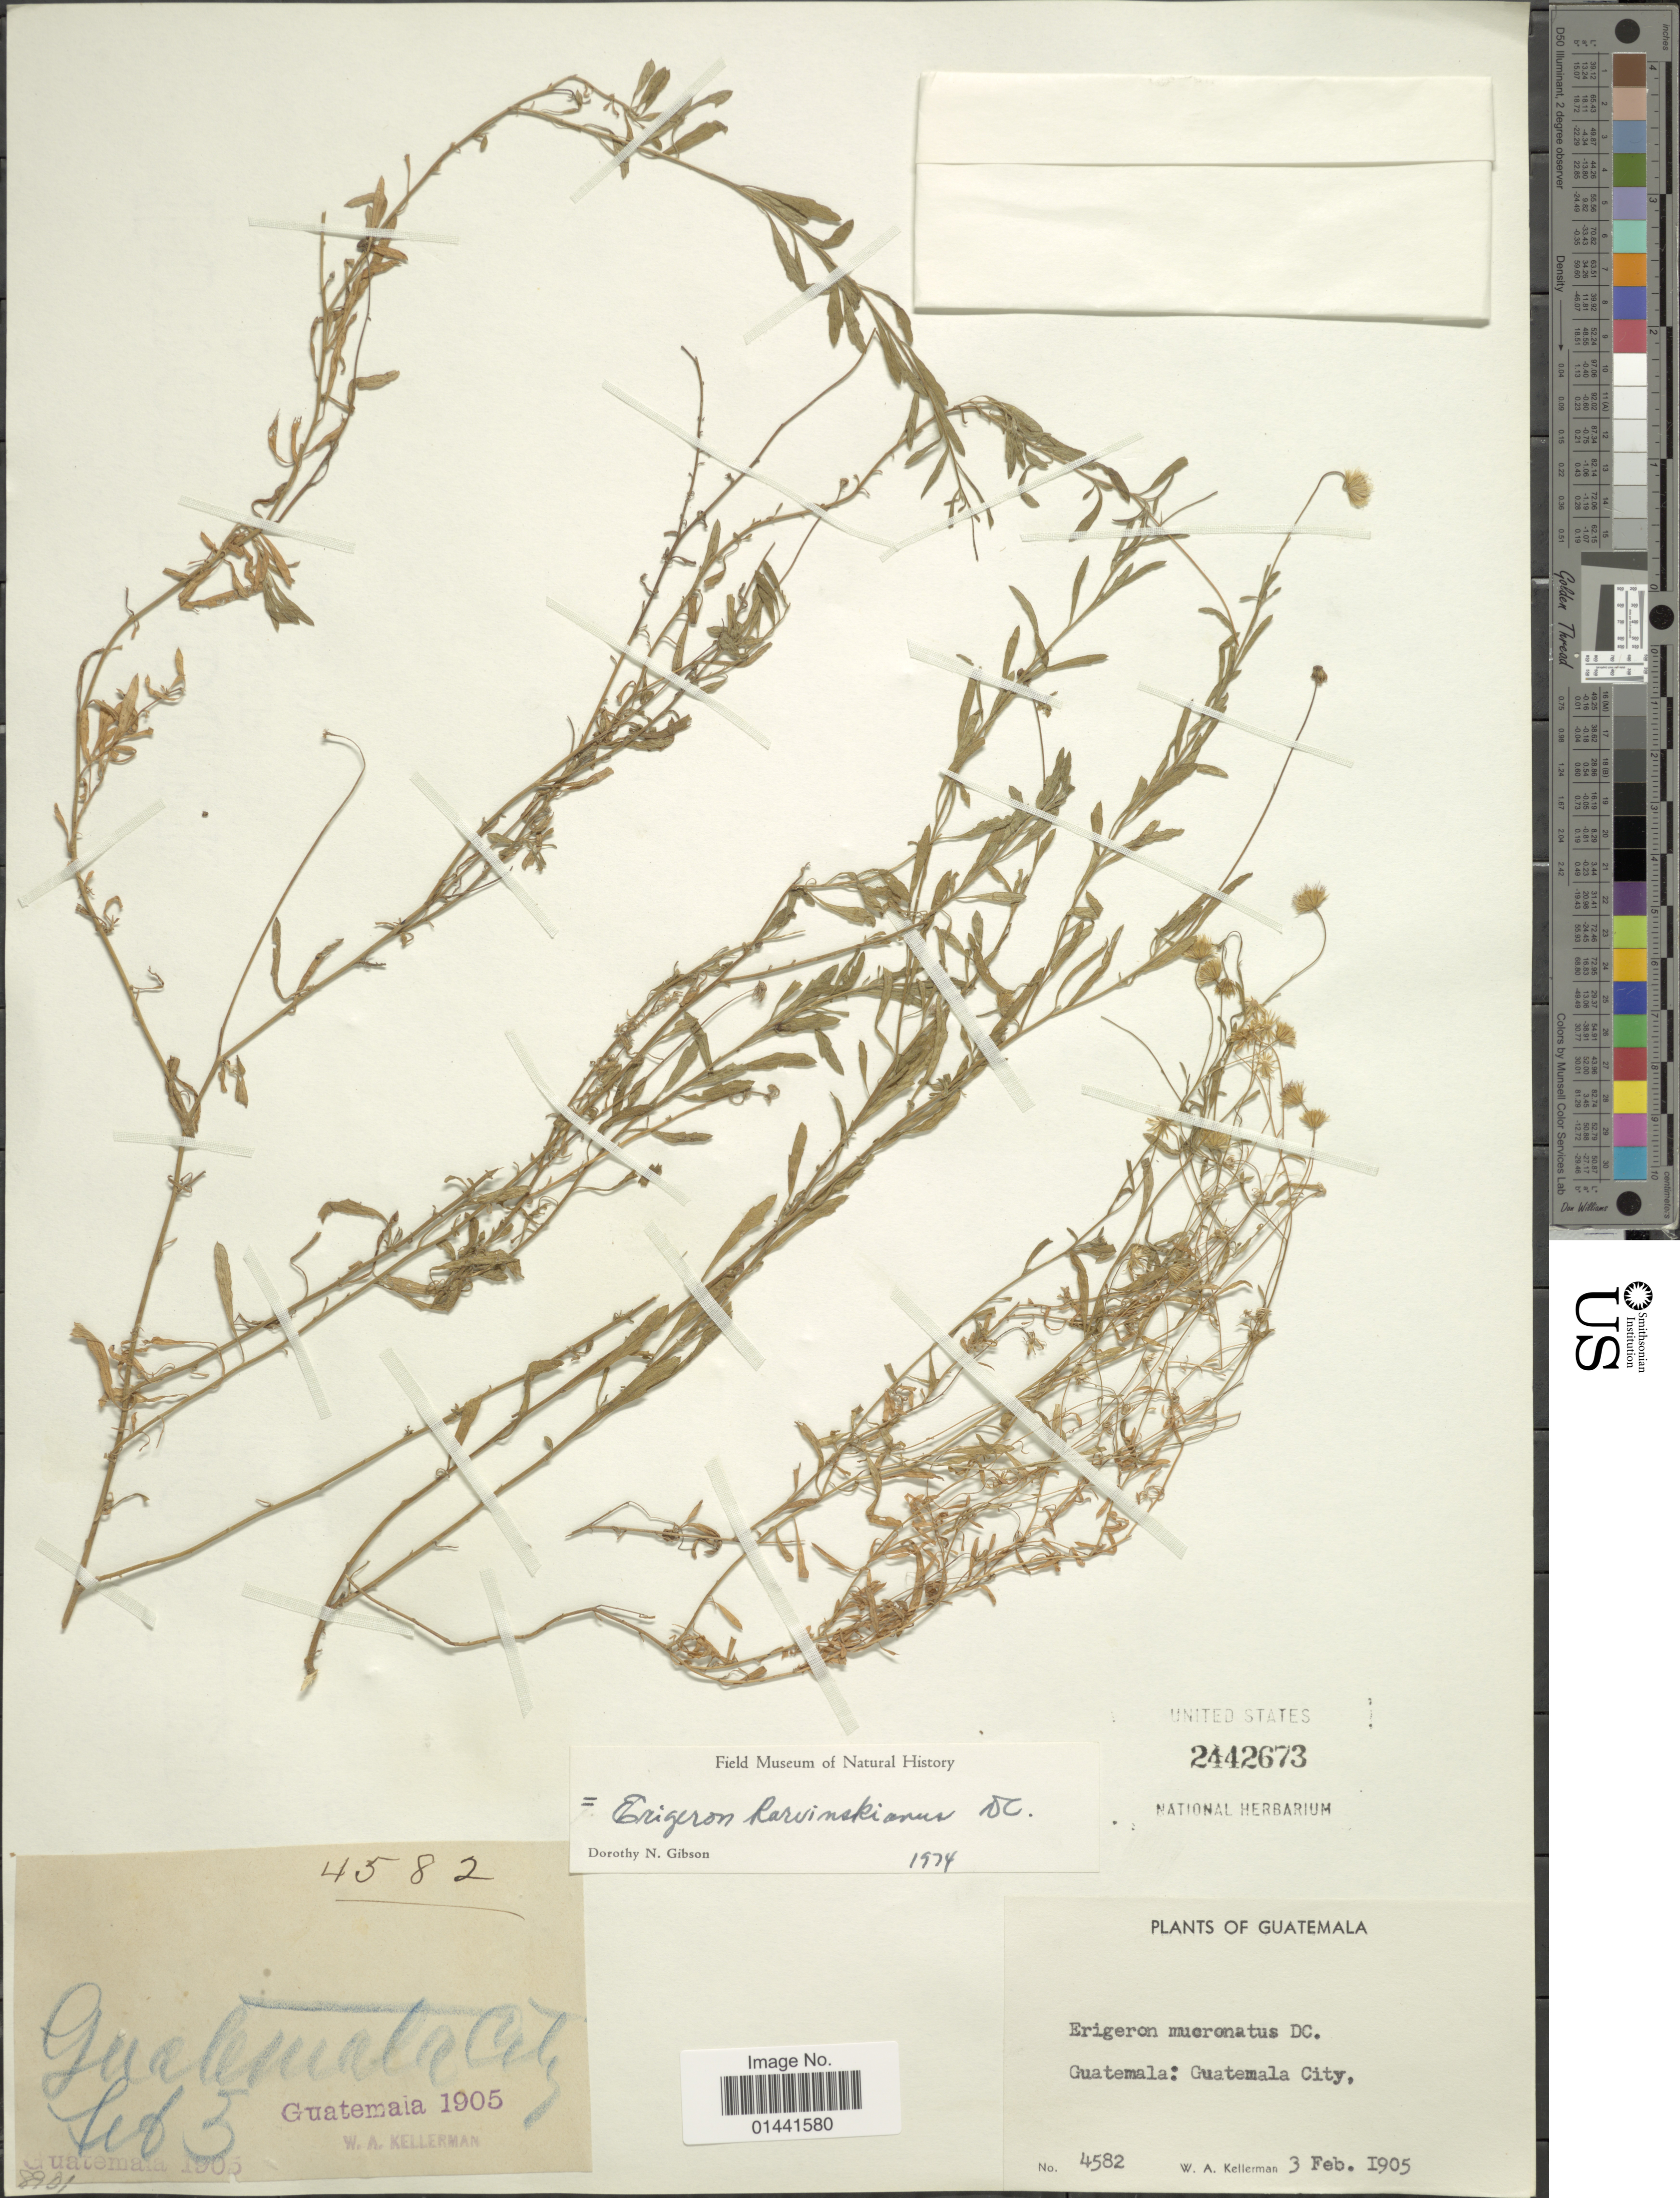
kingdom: Plantae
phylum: Tracheophyta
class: Magnoliopsida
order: Asterales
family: Asteraceae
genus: Erigeron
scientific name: Erigeron karvinskianus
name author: DC.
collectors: W. Kellerman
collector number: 4582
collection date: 1905-02-03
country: Guatemala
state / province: Guatemala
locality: Guatemala City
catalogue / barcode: US 2442673